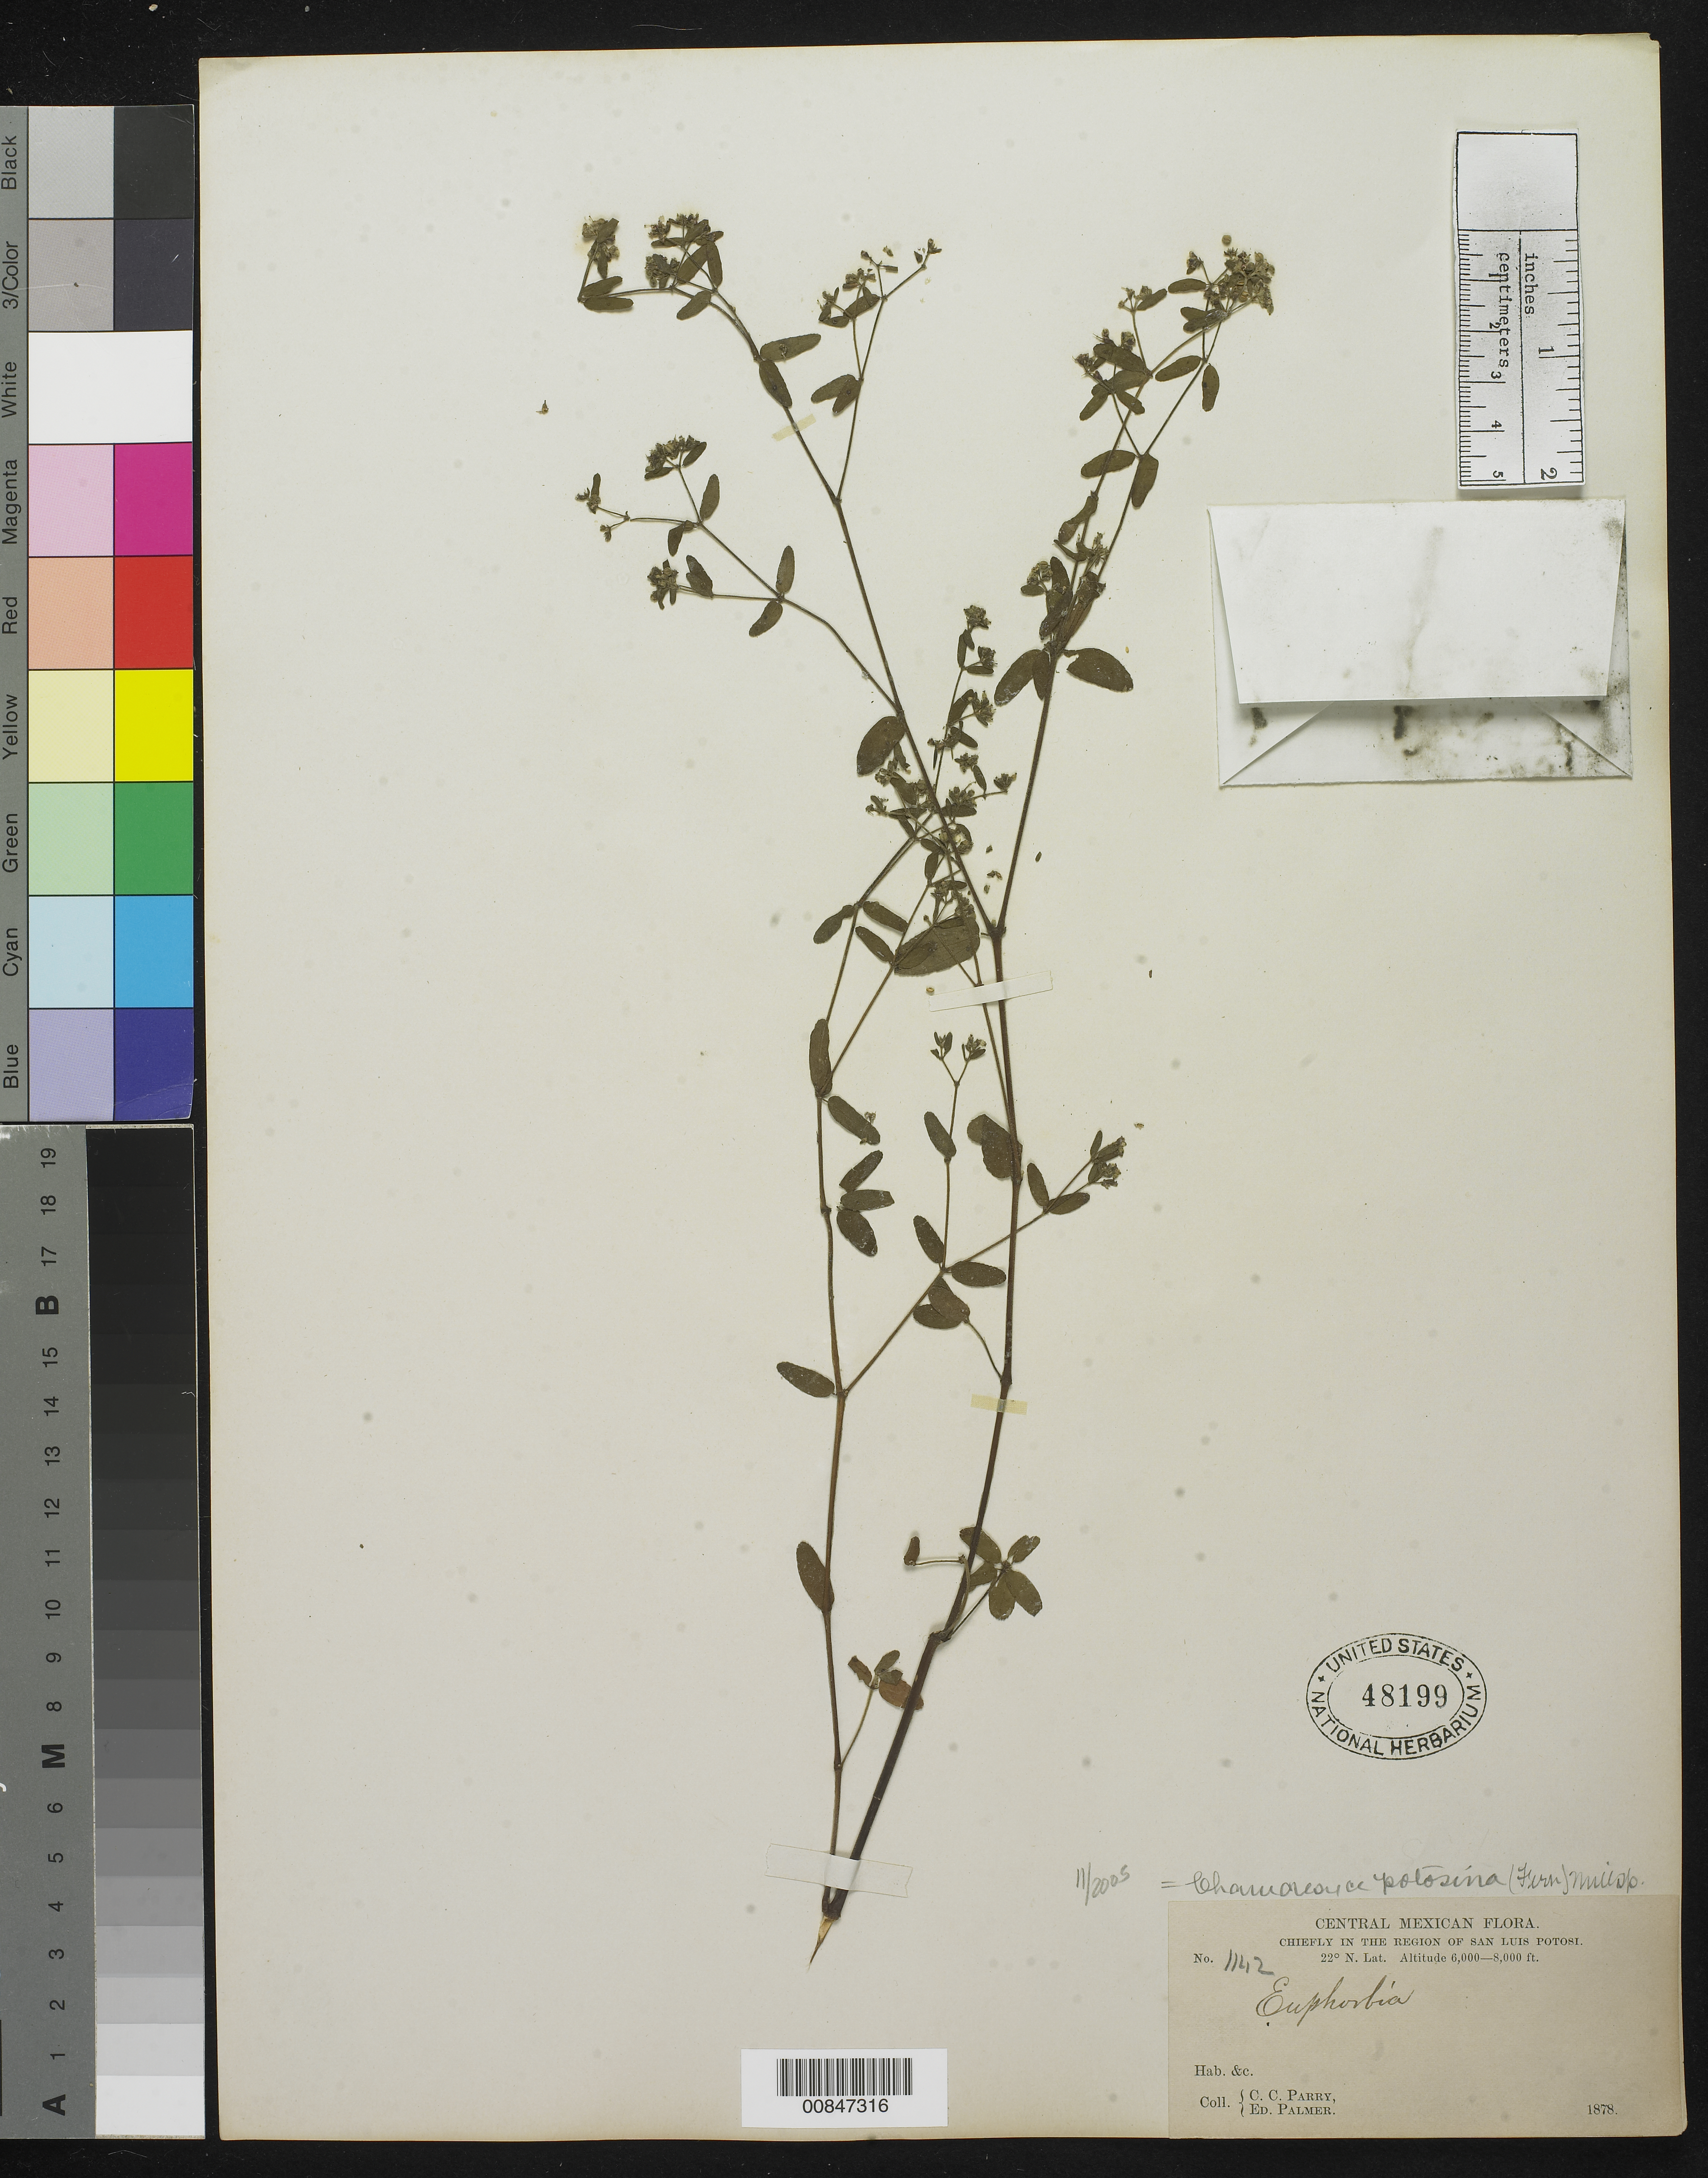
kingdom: Plantae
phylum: Tracheophyta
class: Magnoliopsida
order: Malpighiales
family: Euphorbiaceae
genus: Euphorbia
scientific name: Euphorbia potosina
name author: Fernald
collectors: C. C. Parry & E. Palmer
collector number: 1142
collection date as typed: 1878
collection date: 1878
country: Mexico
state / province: San Luis Potosí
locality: Chiefly in the region of San Luis Potosí.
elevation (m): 1829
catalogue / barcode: US 48199